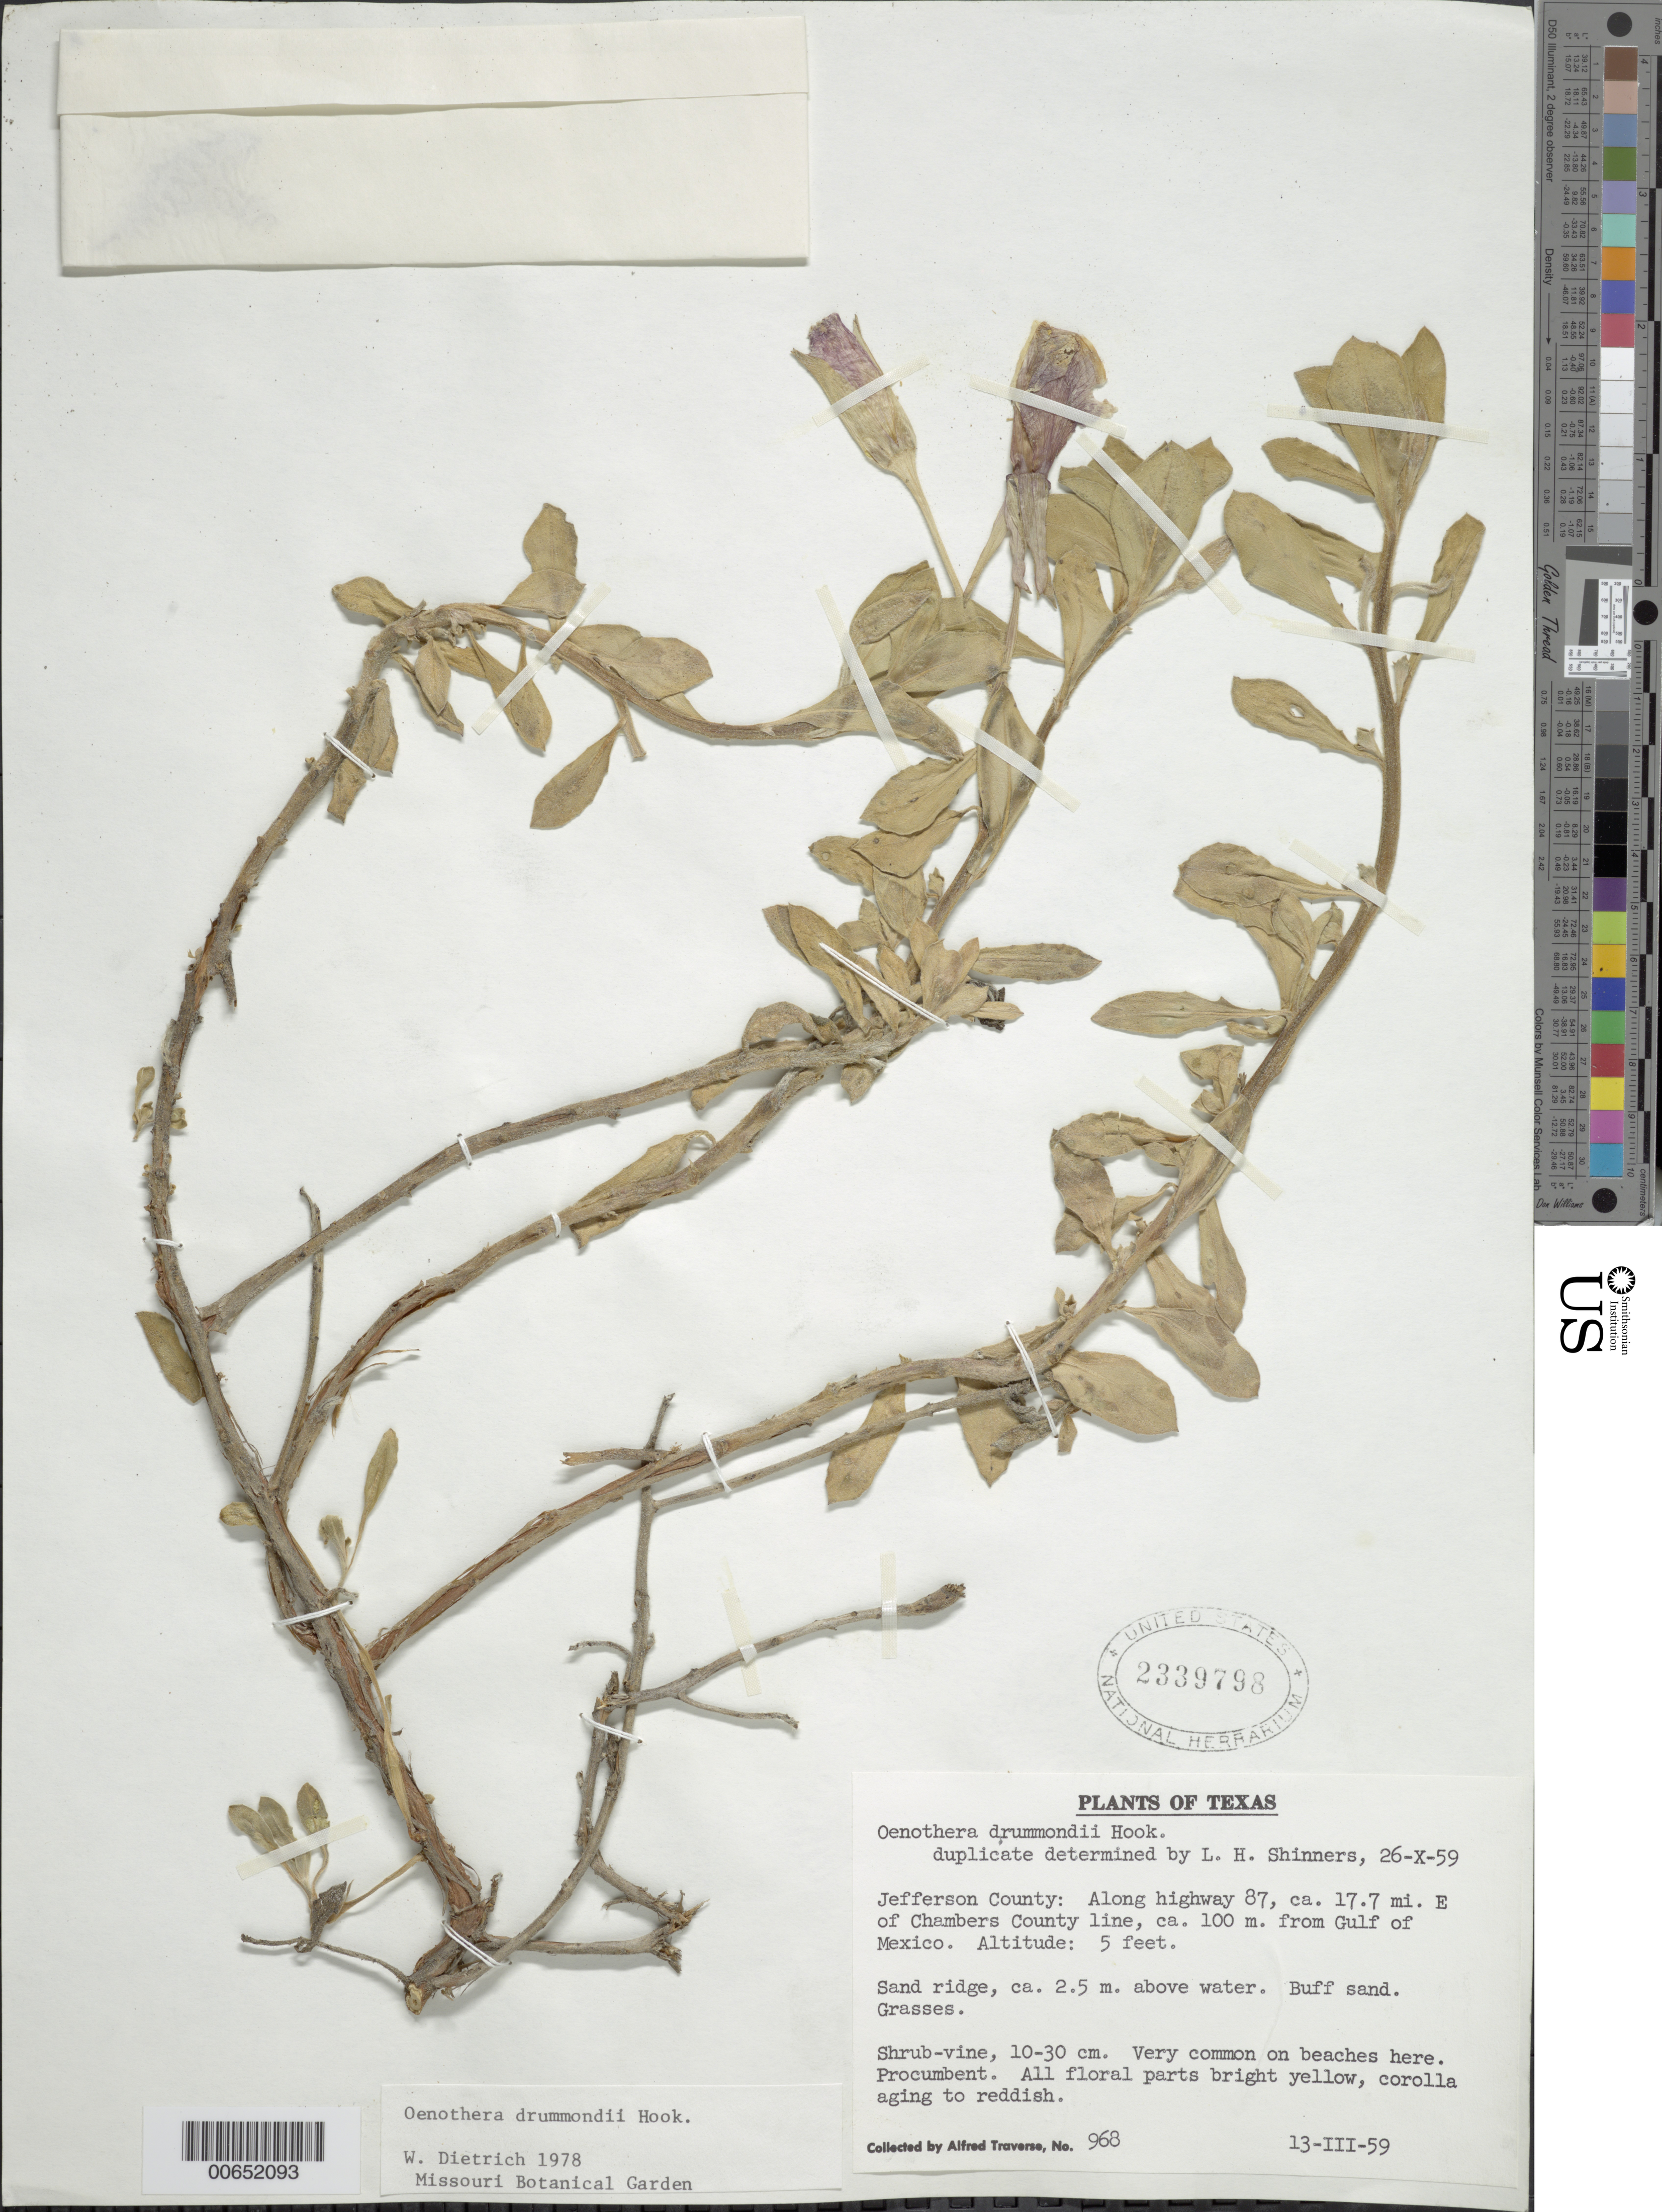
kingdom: Plantae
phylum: Tracheophyta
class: Magnoliopsida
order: Myrtales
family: Onagraceae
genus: Oenothera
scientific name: Oenothera drummondii subsp. drummondii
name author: Hook.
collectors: A. Traverse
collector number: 968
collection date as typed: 13 Mar 1959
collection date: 1959-03-13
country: United States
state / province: Texas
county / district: Jefferson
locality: Along Highway 87, E of Chambers Co. line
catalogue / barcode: US 2339798